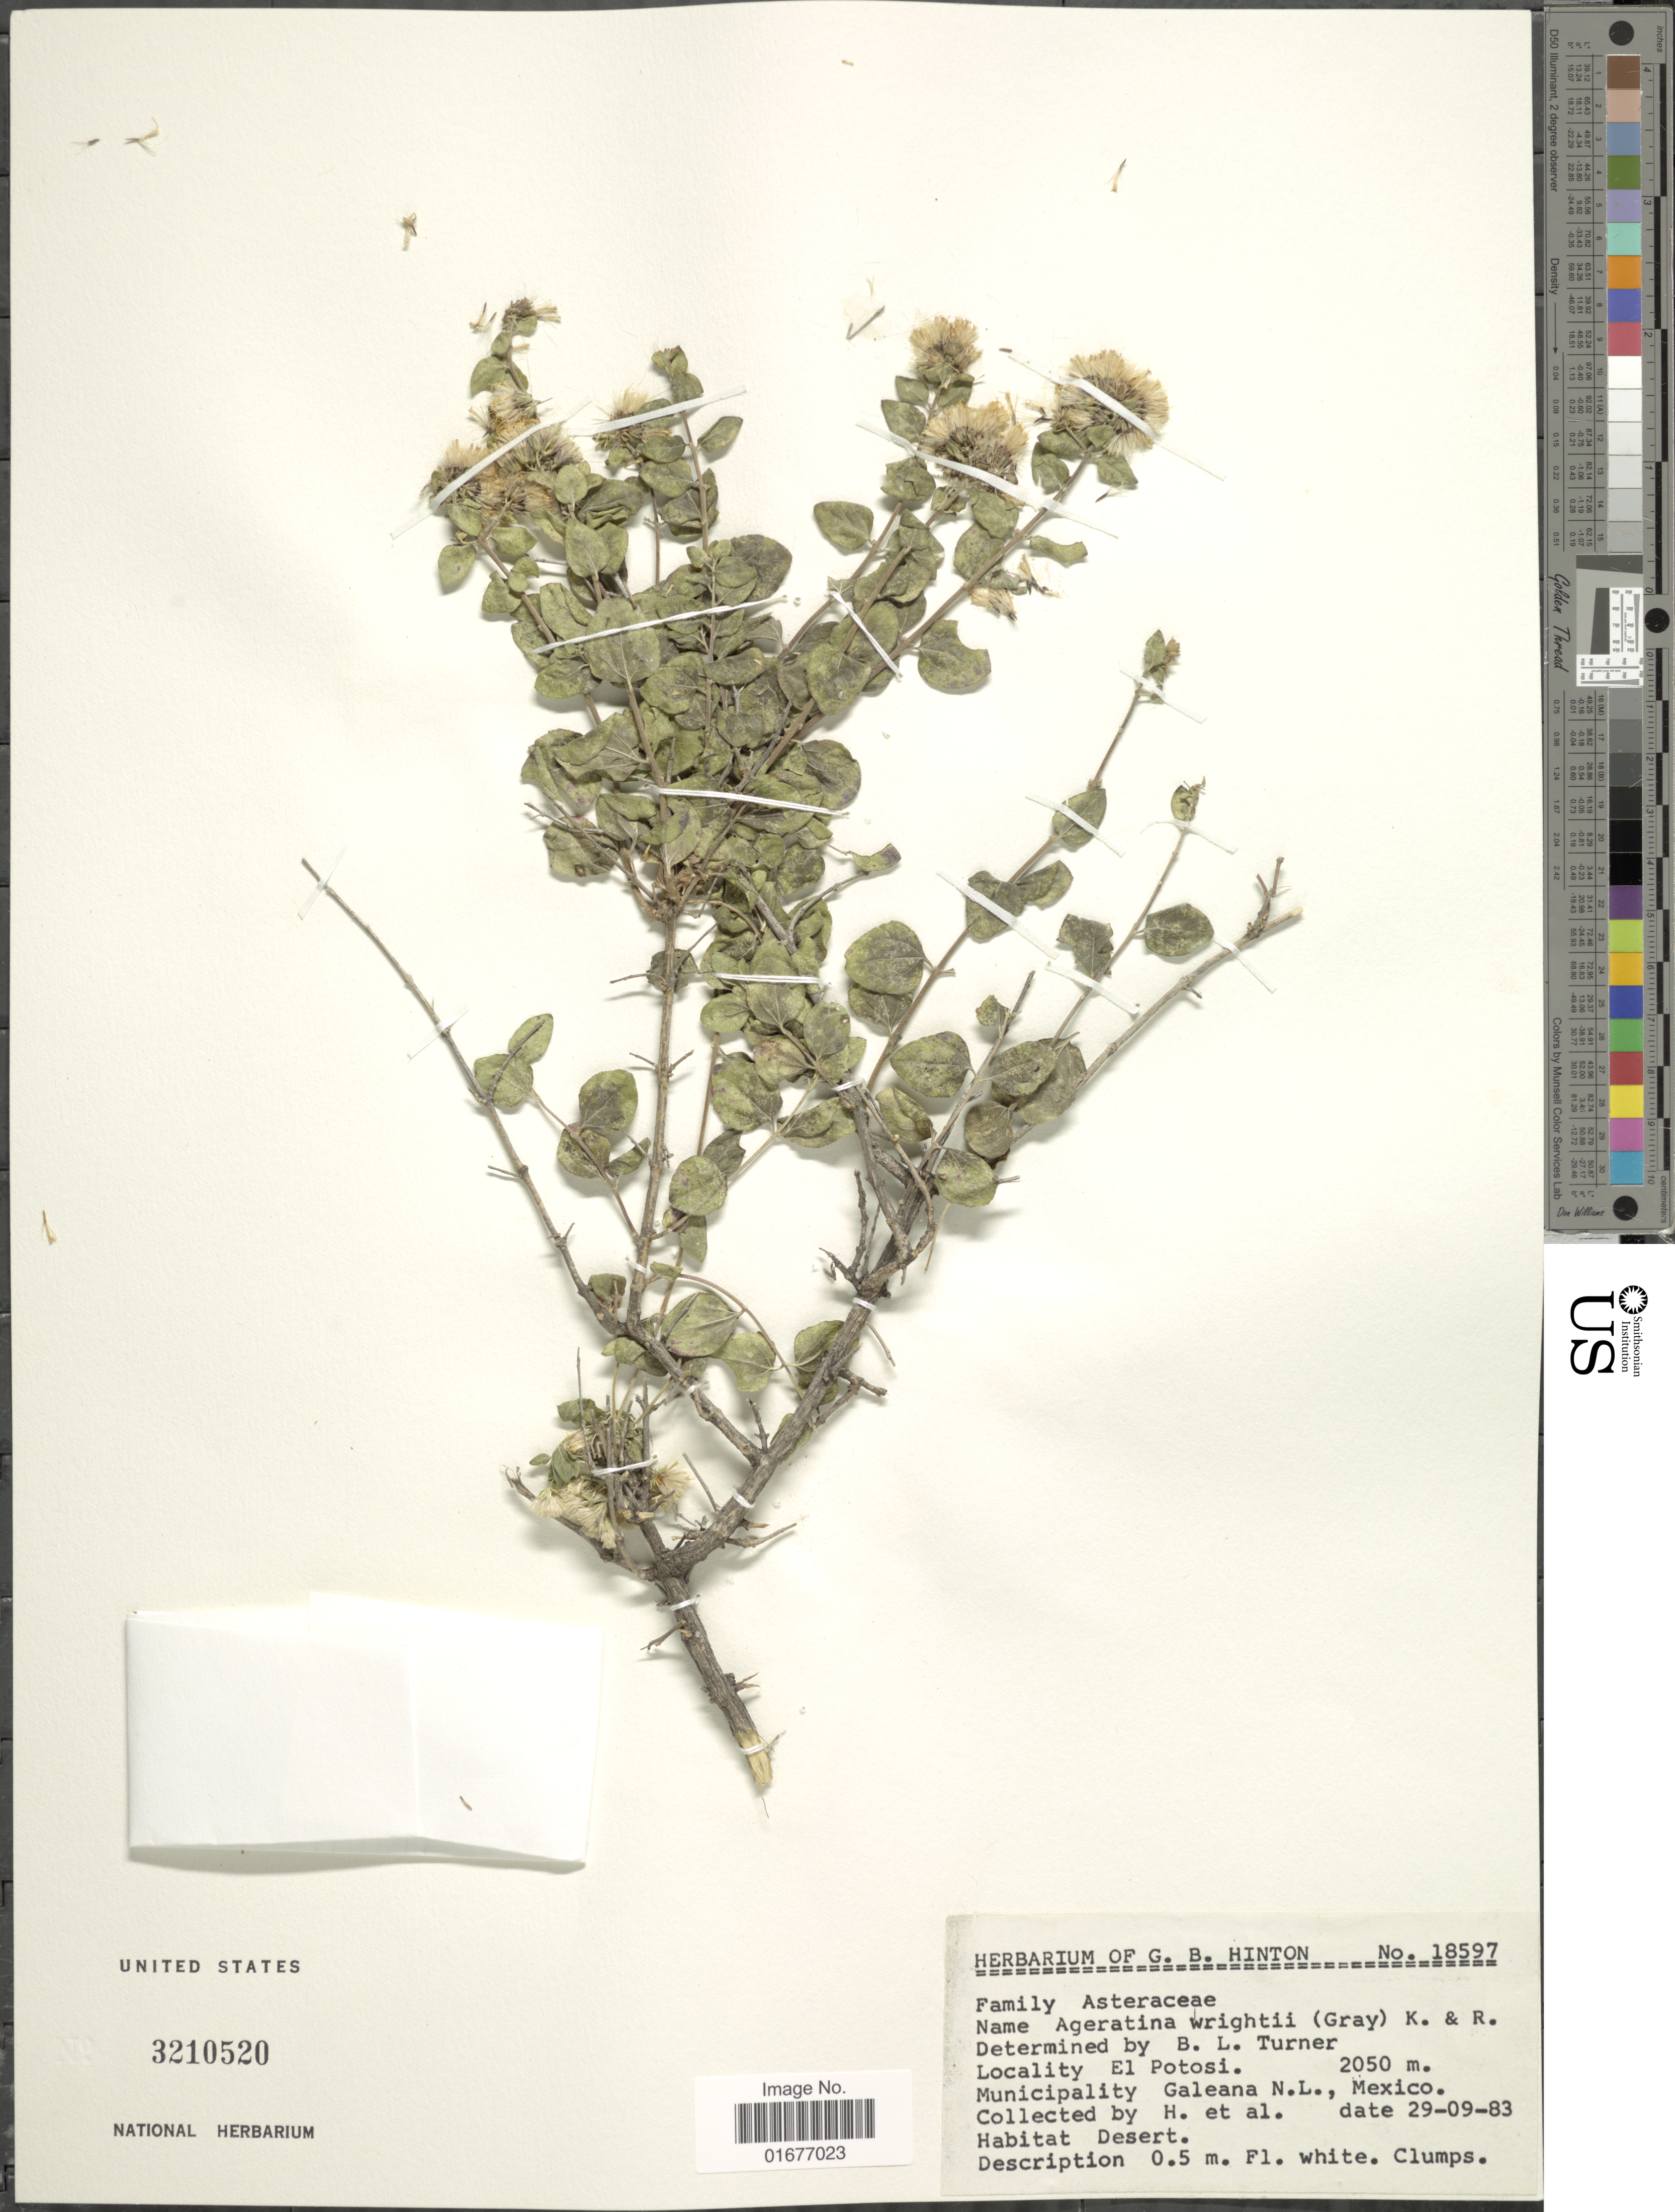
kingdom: Plantae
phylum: Tracheophyta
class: Magnoliopsida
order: Asterales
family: Asteraceae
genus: Ageratina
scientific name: Ageratina wrightii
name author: (A. Gray) R.M. King & H. Rob.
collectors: G. B. Hinton & et al.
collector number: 18597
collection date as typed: Transcribed d/m/y: 29/9/83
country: Mexico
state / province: Nuevo León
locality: El Potosi, Municipality Galeana N. L.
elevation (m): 2050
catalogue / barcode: US 3210520